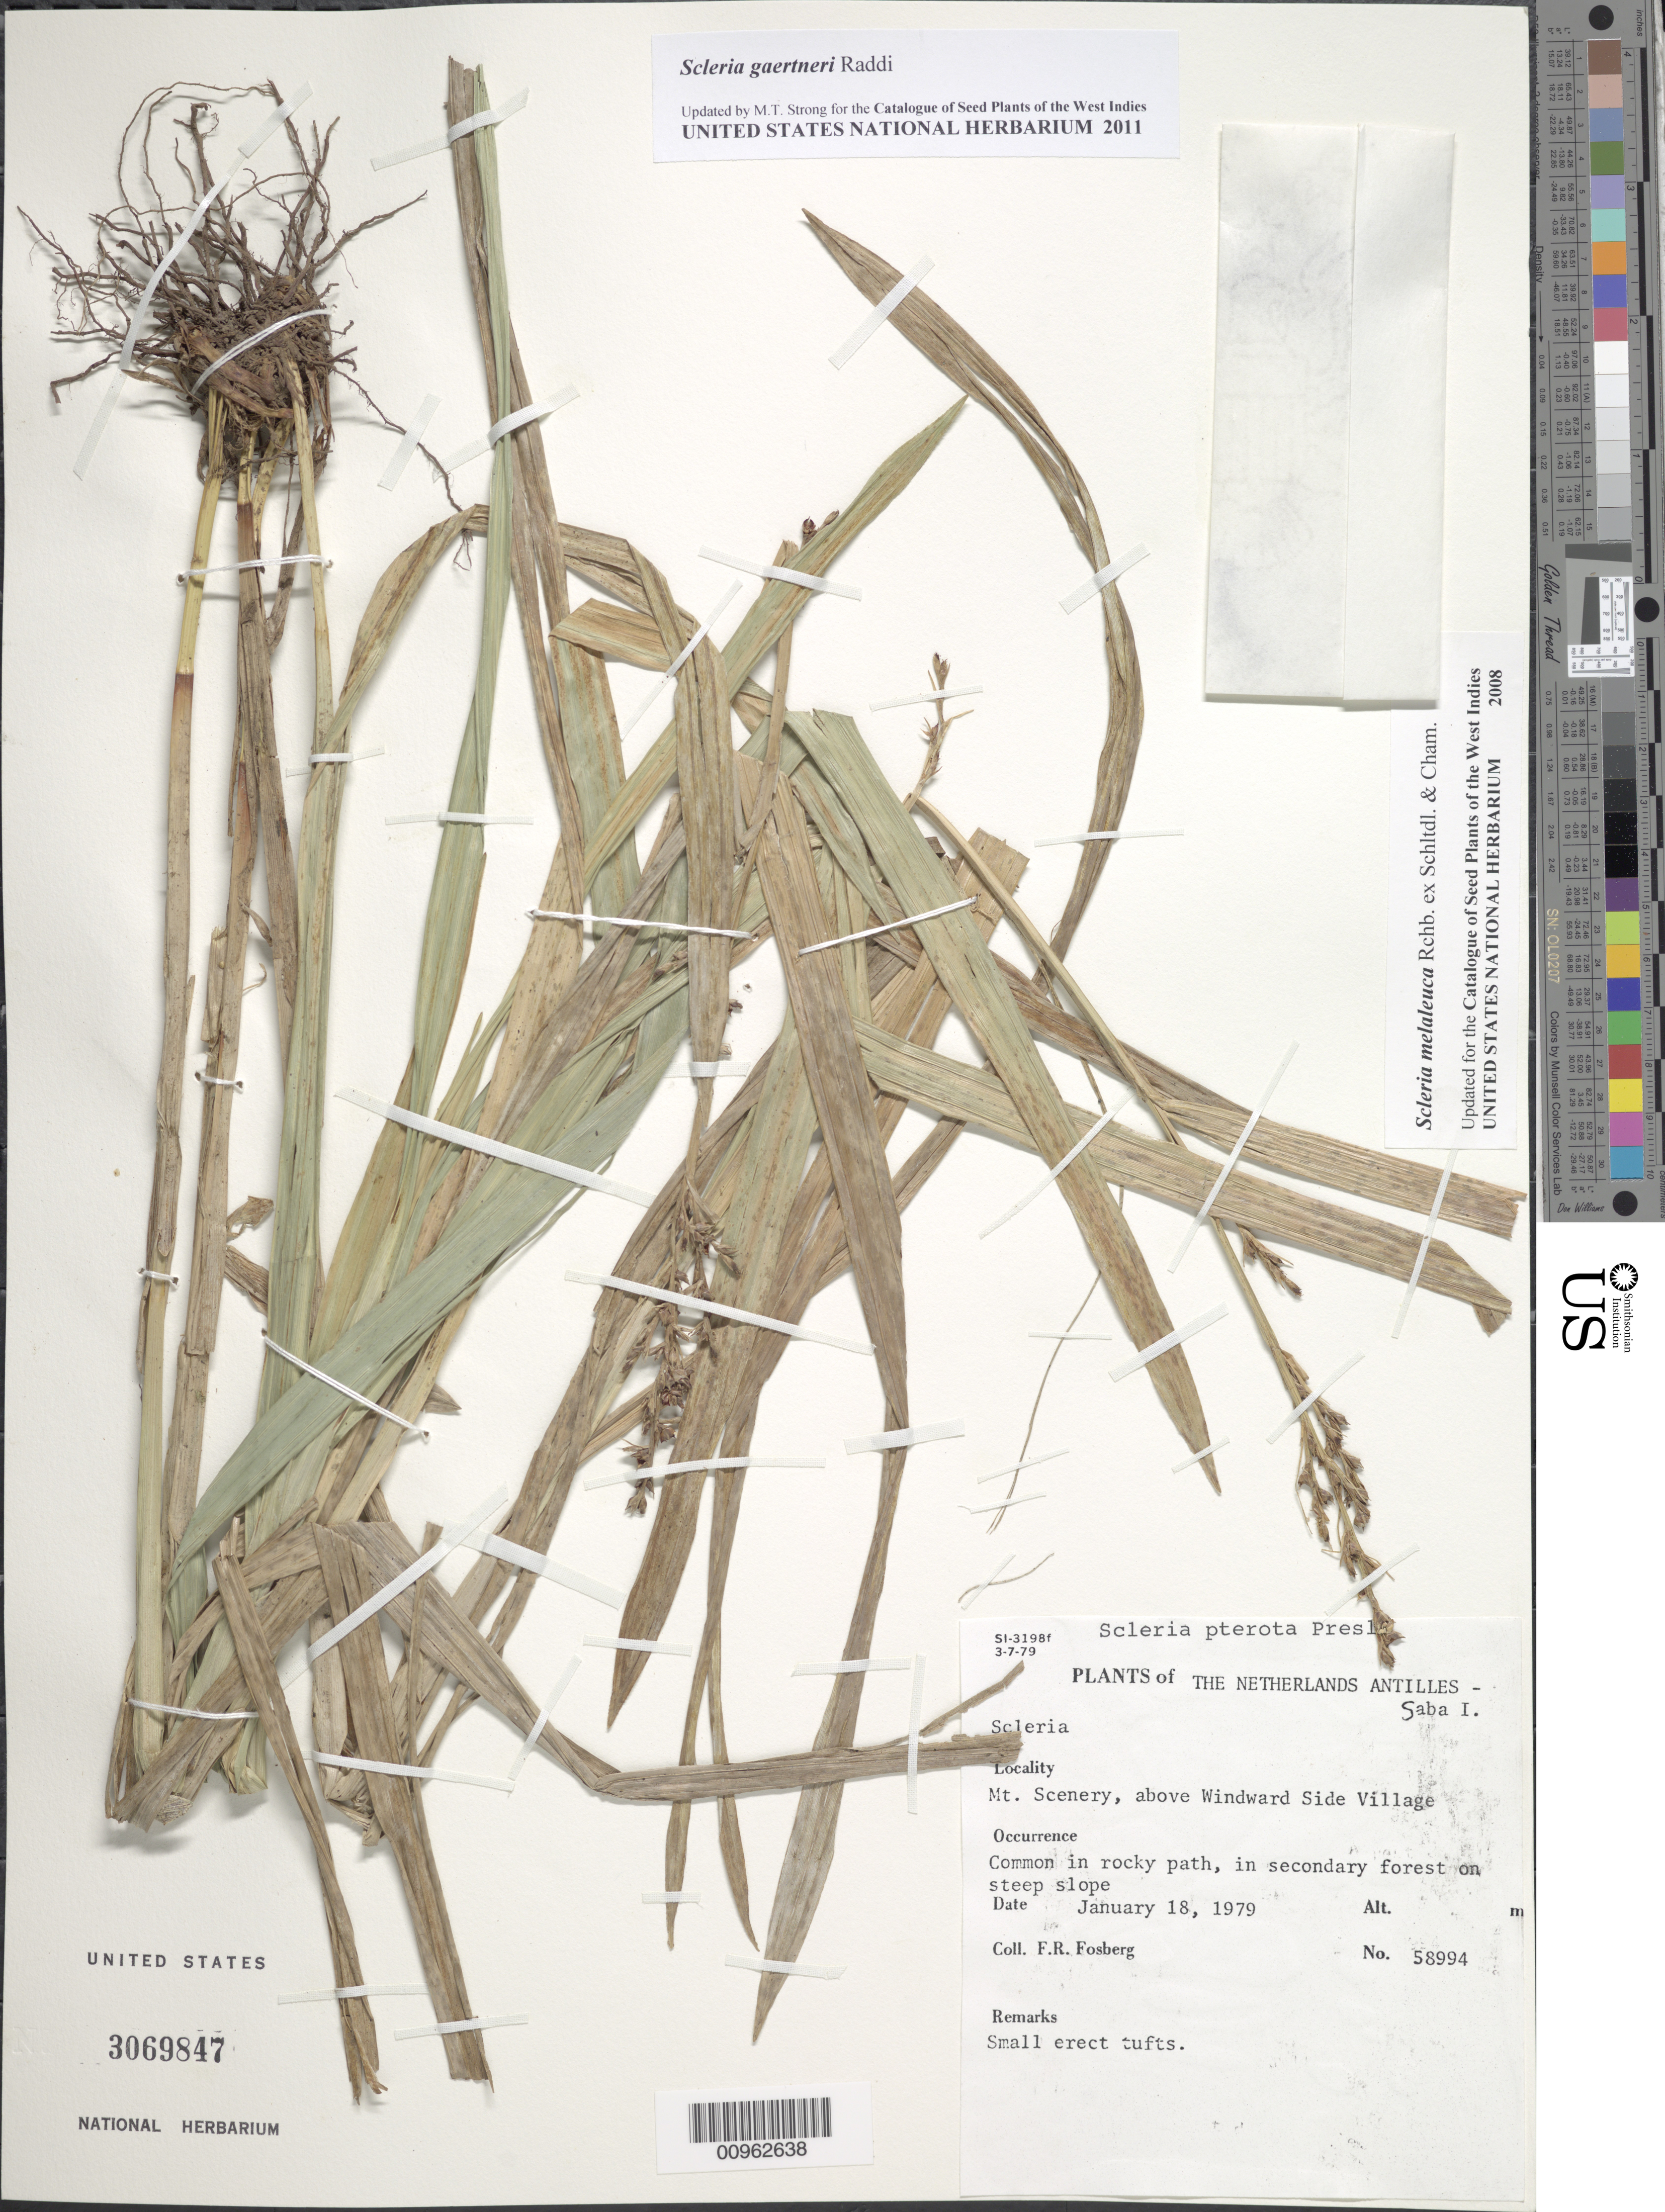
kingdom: Plantae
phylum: Tracheophyta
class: Liliopsida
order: Poales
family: Cyperaceae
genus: Scleria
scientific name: Scleria gaertneri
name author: Raddi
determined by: Strong, M. T., (US), Smithsonian Institution - National Museum of Natural History (UNITED STATES)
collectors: F. R. Fosberg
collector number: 58994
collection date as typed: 18 Jan 1979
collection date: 1979-01-18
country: Netherlands Antilles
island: Saba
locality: Mt. Scenery, above Windward Side Village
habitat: In rocky path, in secondary forest on stepp slope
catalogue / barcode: US 3069847